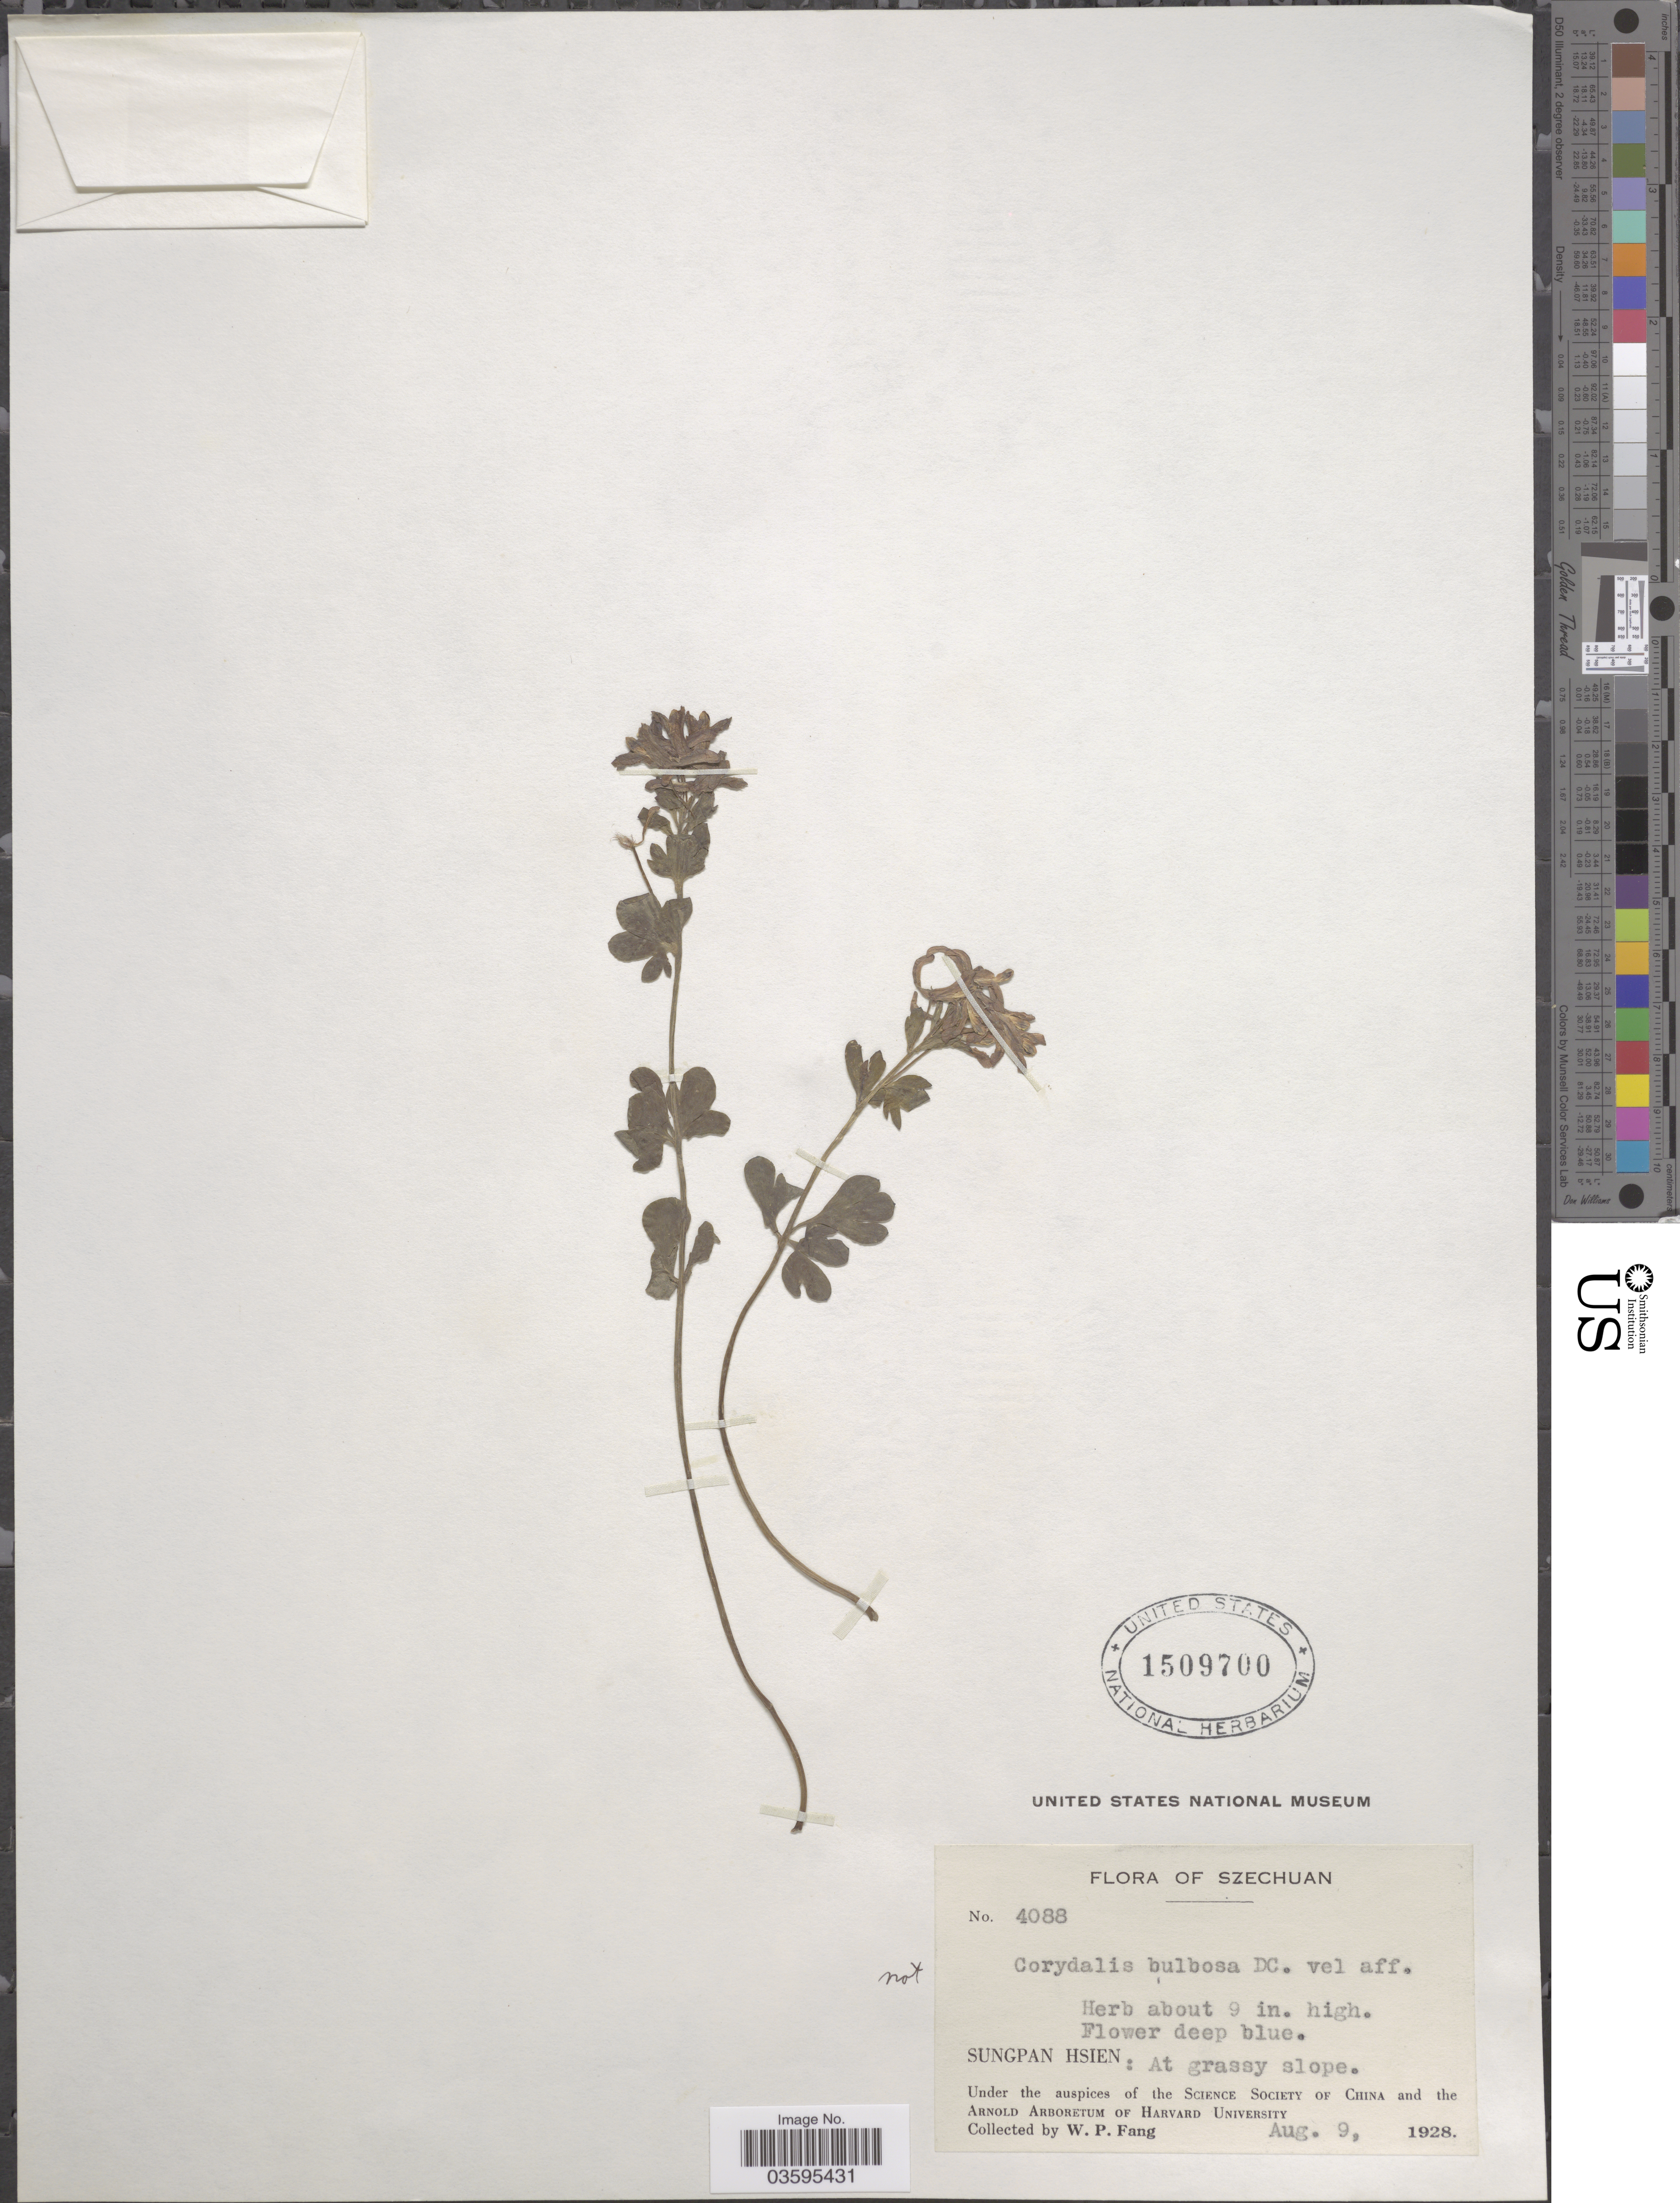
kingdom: Plantae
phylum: Tracheophyta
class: Magnoliopsida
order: Ranunculales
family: Papaveraceae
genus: Corydalis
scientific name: Corydalis sp.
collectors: W. P. Fang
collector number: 4088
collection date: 1928-08-09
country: China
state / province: Sichuan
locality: Szechuan. Sungpan Hsien.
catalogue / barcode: US 1509700